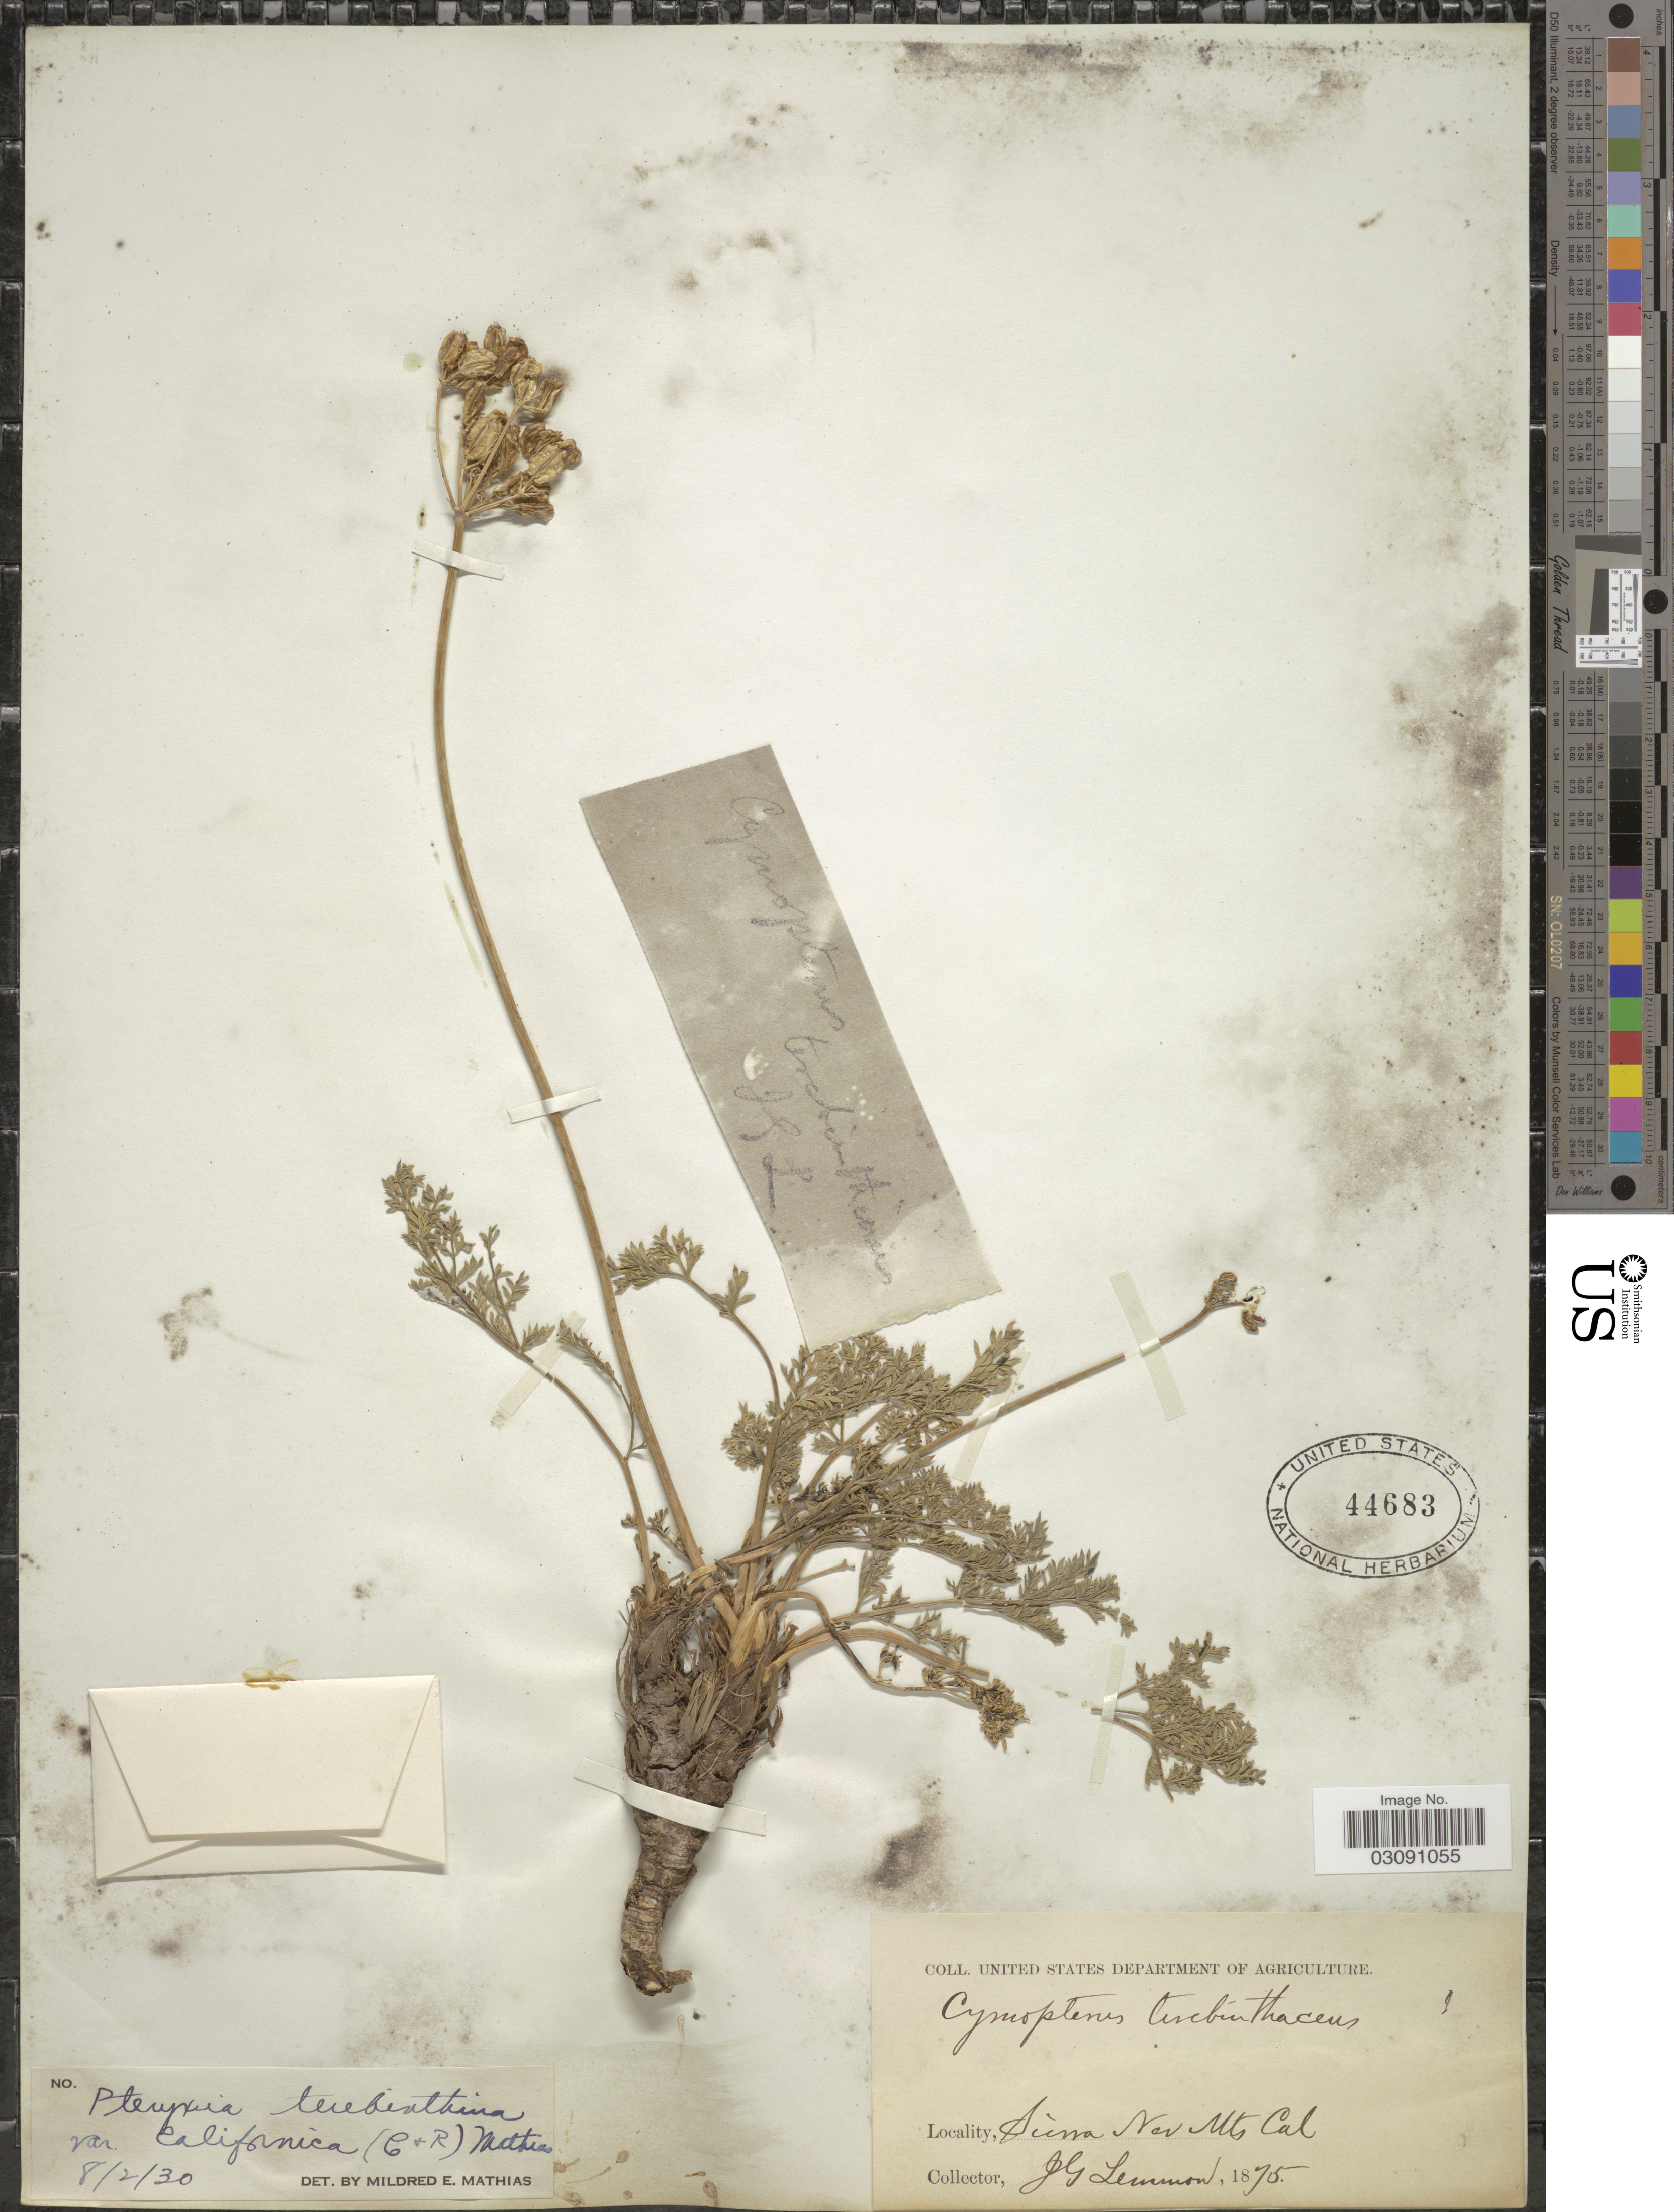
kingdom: Plantae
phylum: Tracheophyta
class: Magnoliopsida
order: Apiales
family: Apiaceae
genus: Pteryxia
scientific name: Pteryxia terebinthina var. californica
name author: (J.M. Coult. & Rose) Mathias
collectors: J. Lemmon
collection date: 1875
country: United States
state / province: California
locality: Sierra Nev Mts.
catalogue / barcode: US 44683